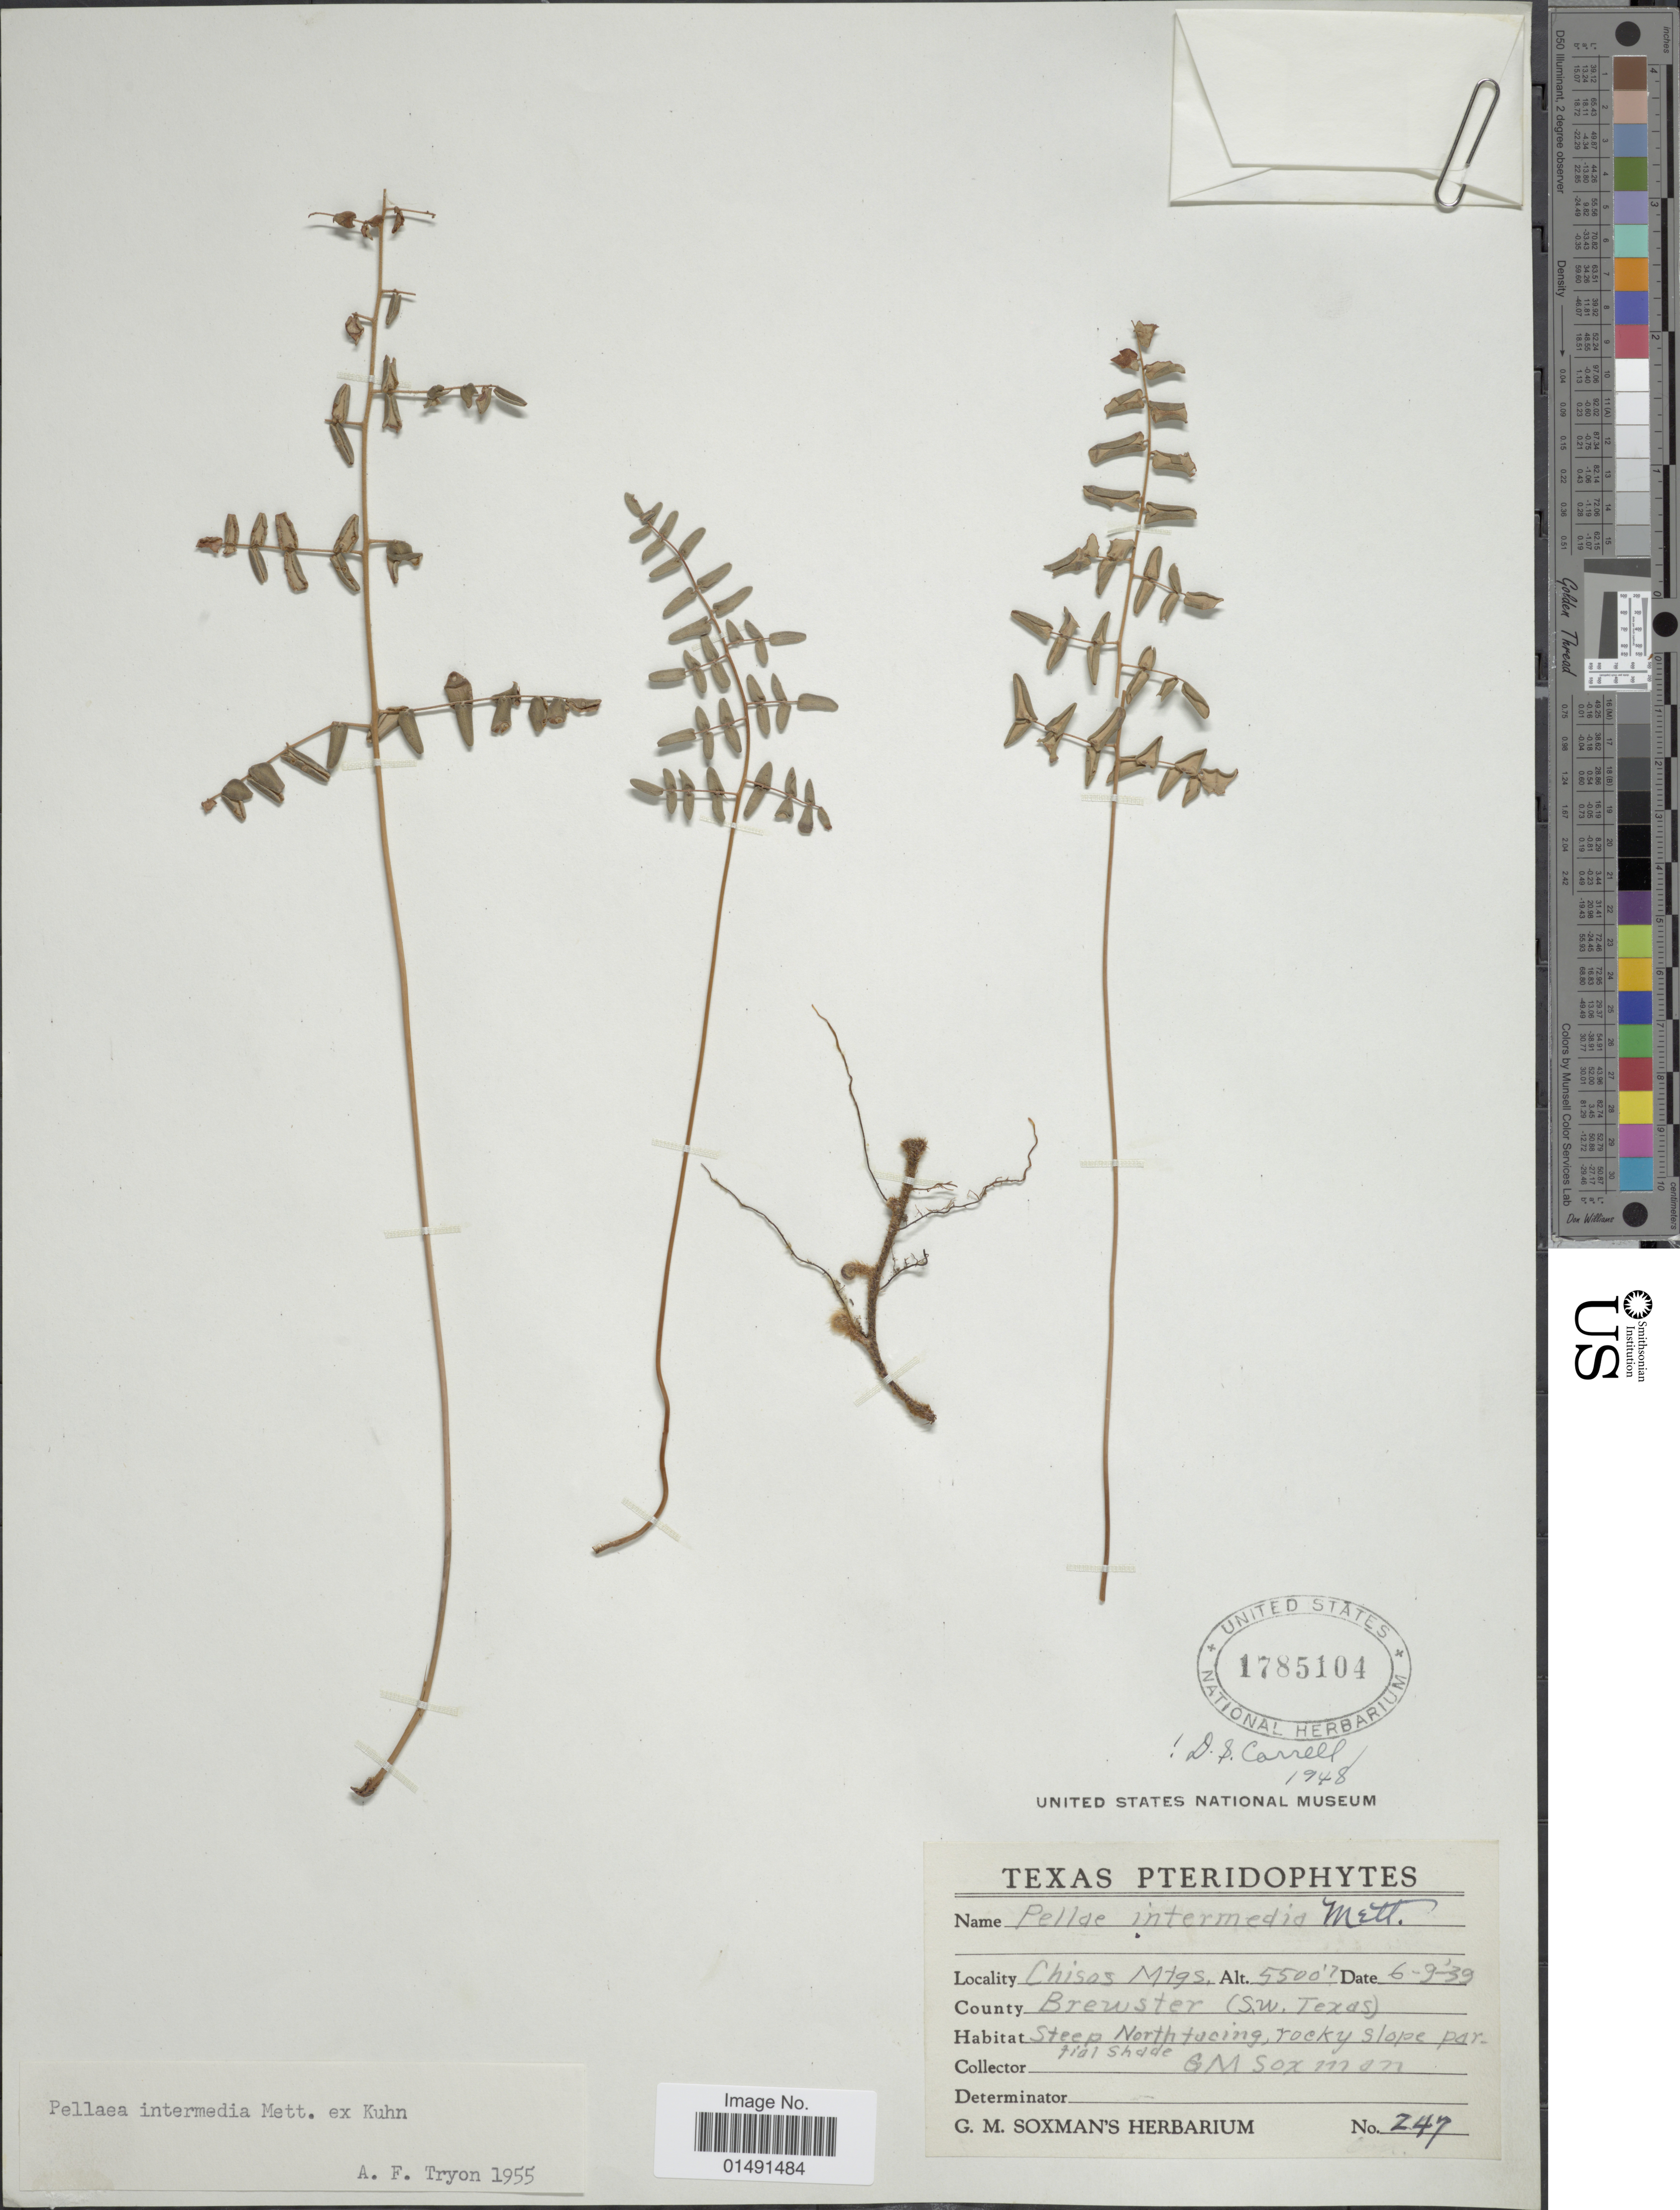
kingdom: Plantae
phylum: Tracheophyta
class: Polypodiopsida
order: Polypodiales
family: Pteridaceae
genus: Pellaea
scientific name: Pellaea intermedia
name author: Mett. ex Kuhn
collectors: G. Soxman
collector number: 247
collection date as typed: Transcribed d/m/y: 6/9/39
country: United States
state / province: Texas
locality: Brewster (S.W.Texas), Chisos Mts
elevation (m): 1676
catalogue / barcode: US 1785104